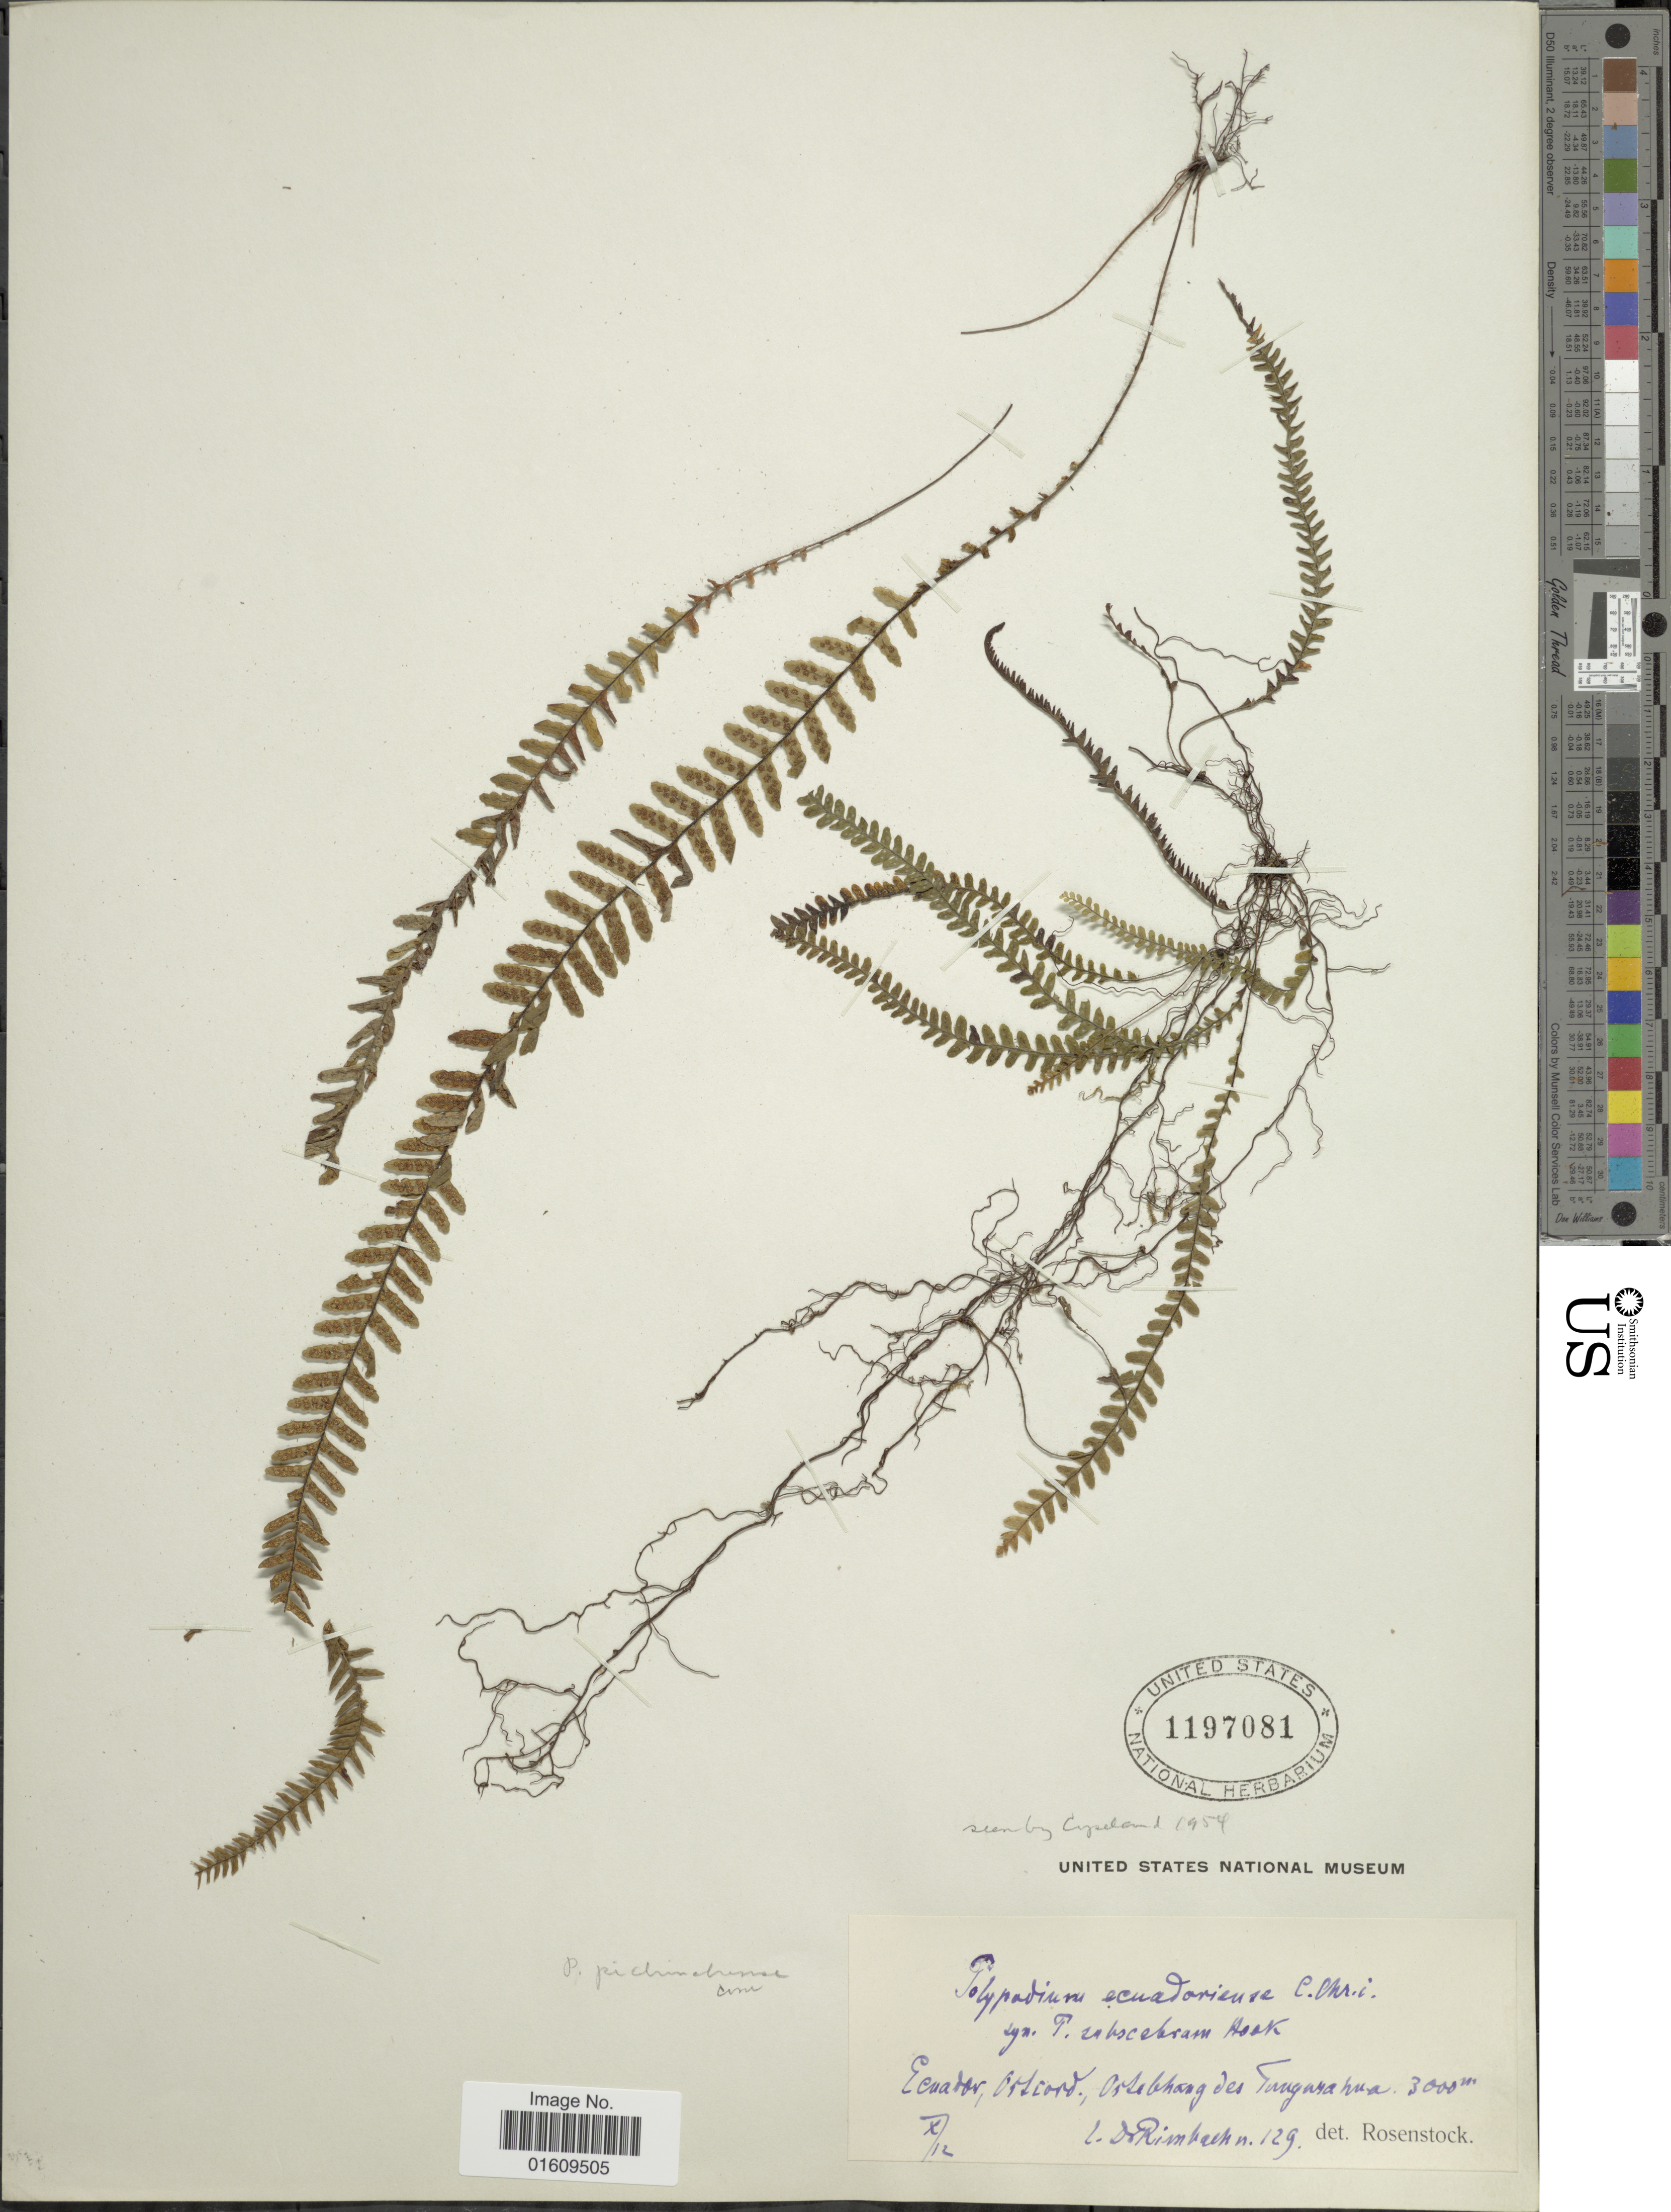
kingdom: Plantae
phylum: Tracheophyta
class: Polypodiopsida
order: Polypodiales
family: Polypodiaceae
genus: Ascogrammitis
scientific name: Ascogrammitis pichinchensis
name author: (Hieron.) Sundue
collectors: Rimbach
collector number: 129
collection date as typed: Transcribed d/m/y: /10/12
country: Ecuador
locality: Ostcord, Ostebhang des Tungarhua.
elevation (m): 3000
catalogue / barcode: US 1197081